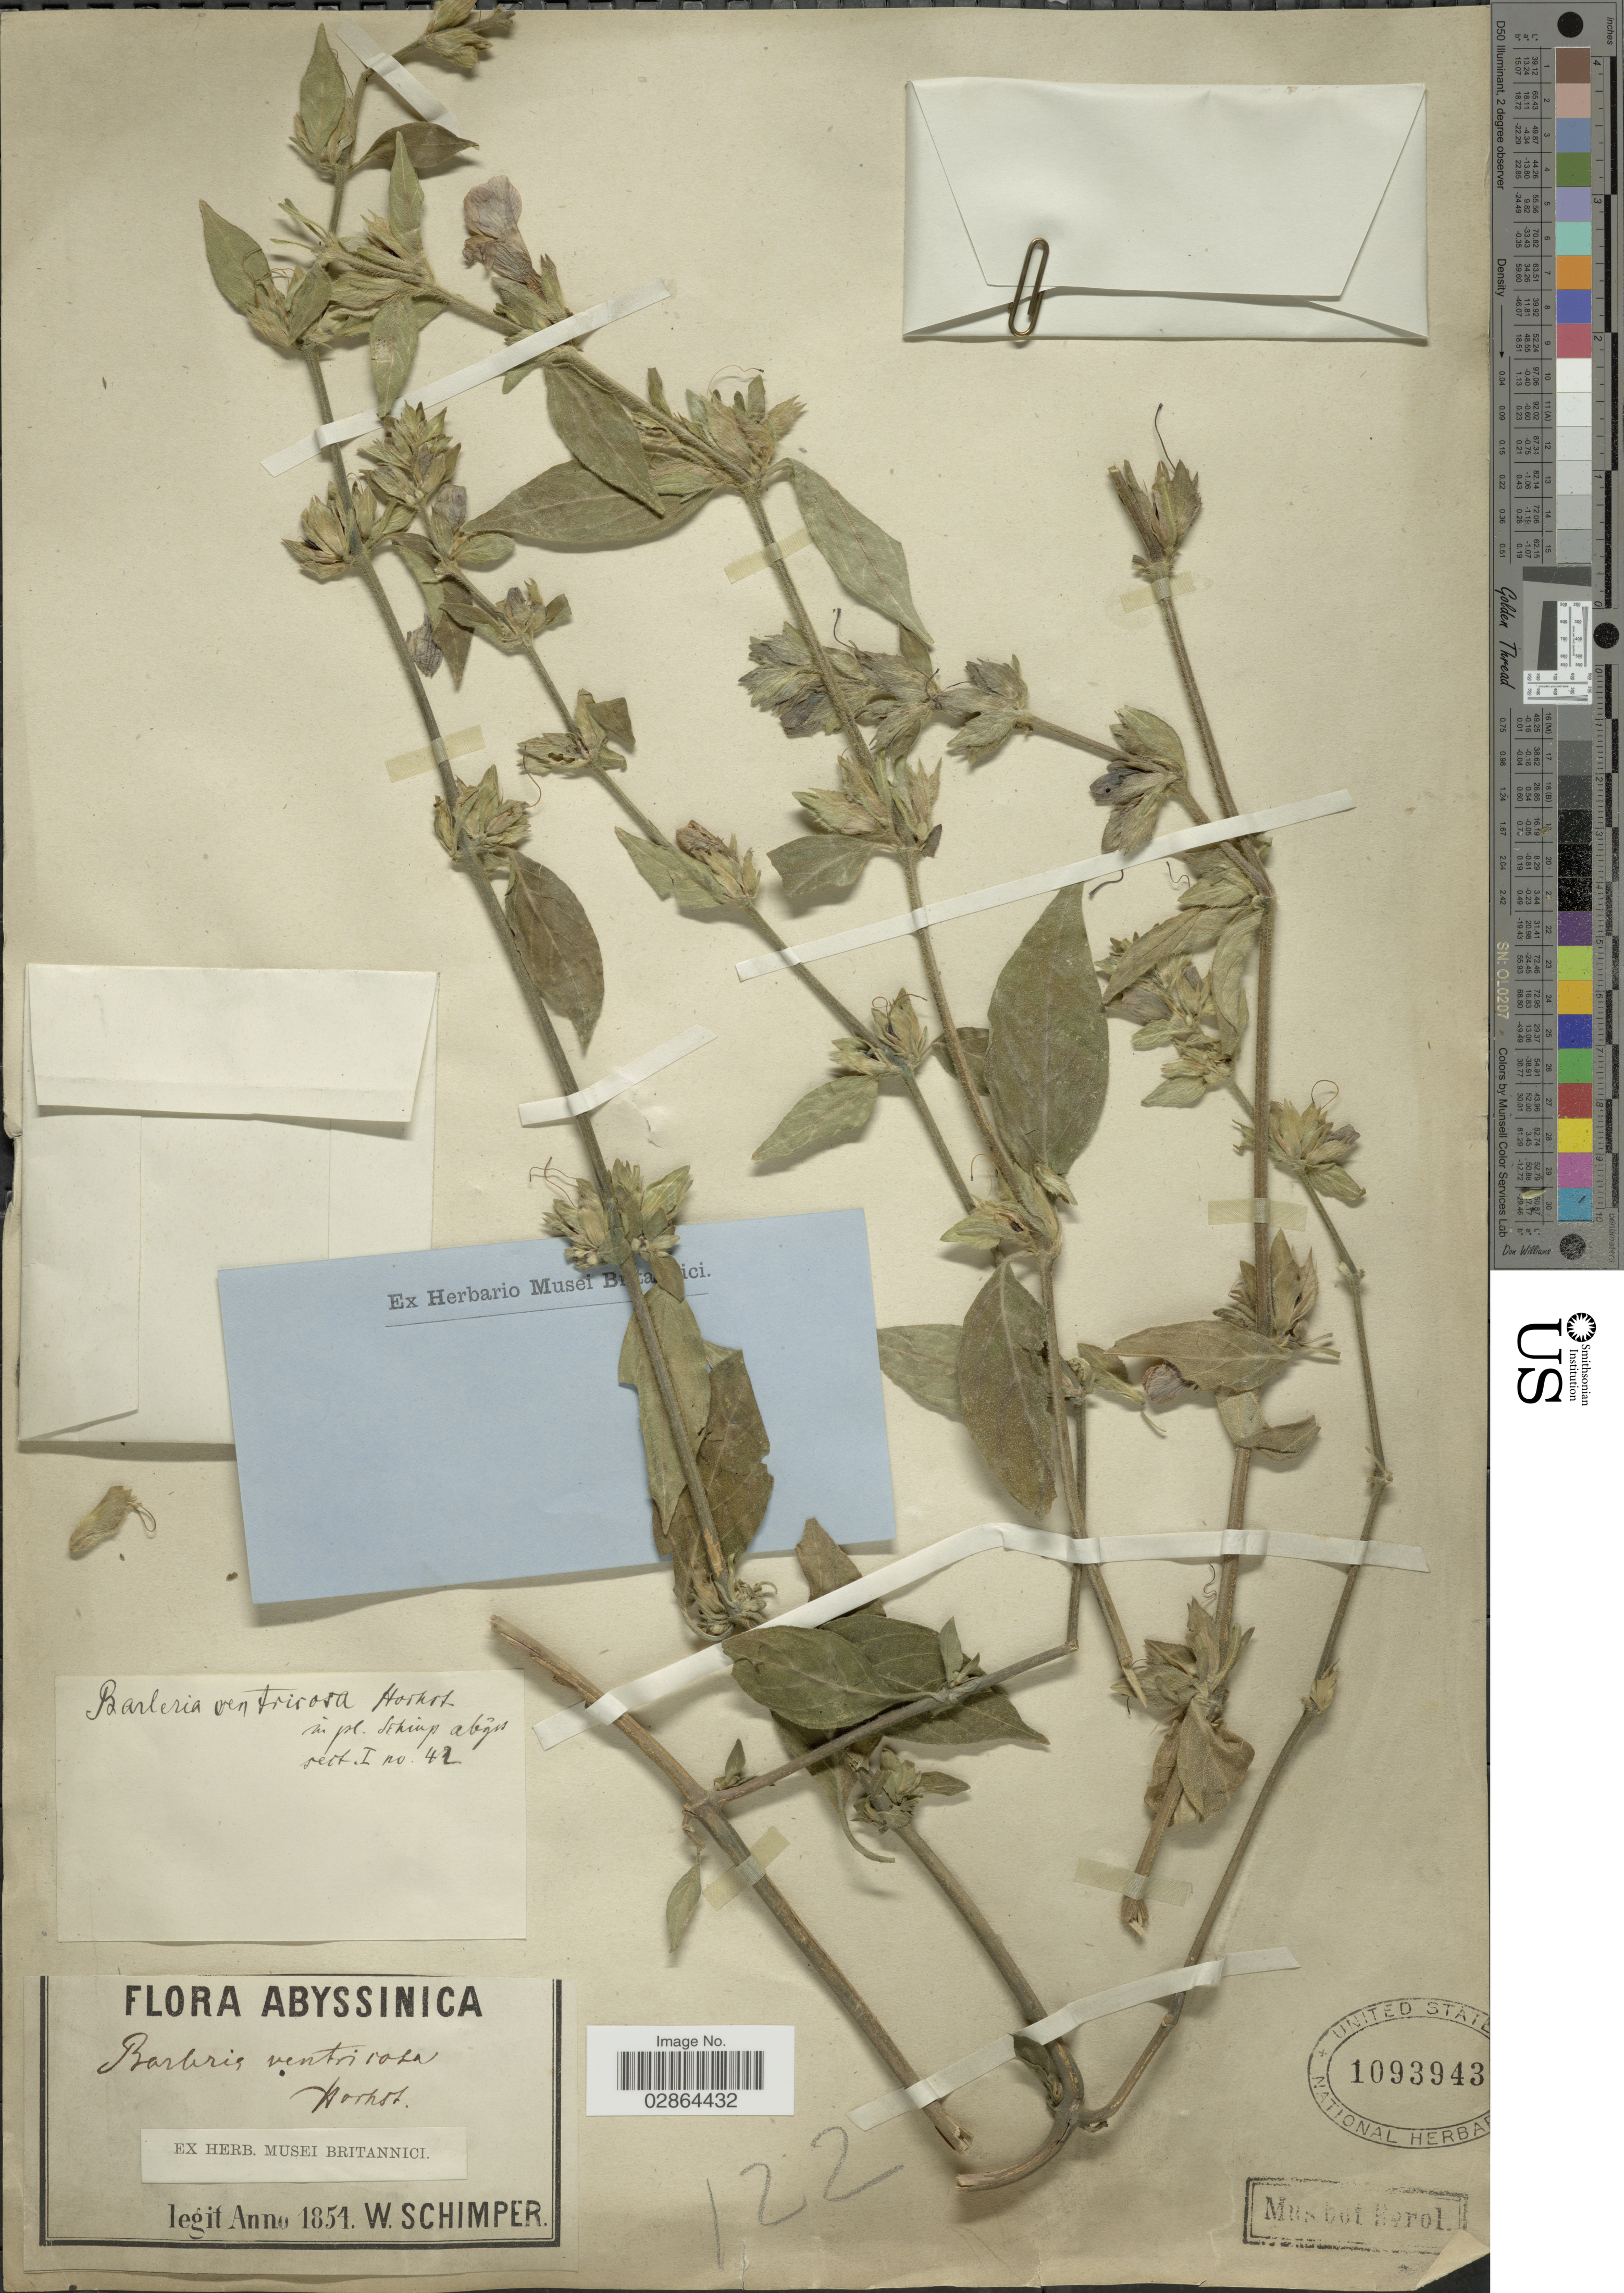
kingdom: Plantae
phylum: Tracheophyta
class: Magnoliopsida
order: Lamiales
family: Acanthaceae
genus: Barleria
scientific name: Barleria ventricosa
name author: Hochst. ex Nees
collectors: W. Schimper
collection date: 1854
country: Eritrea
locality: Abyssinica.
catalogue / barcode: US 1093943